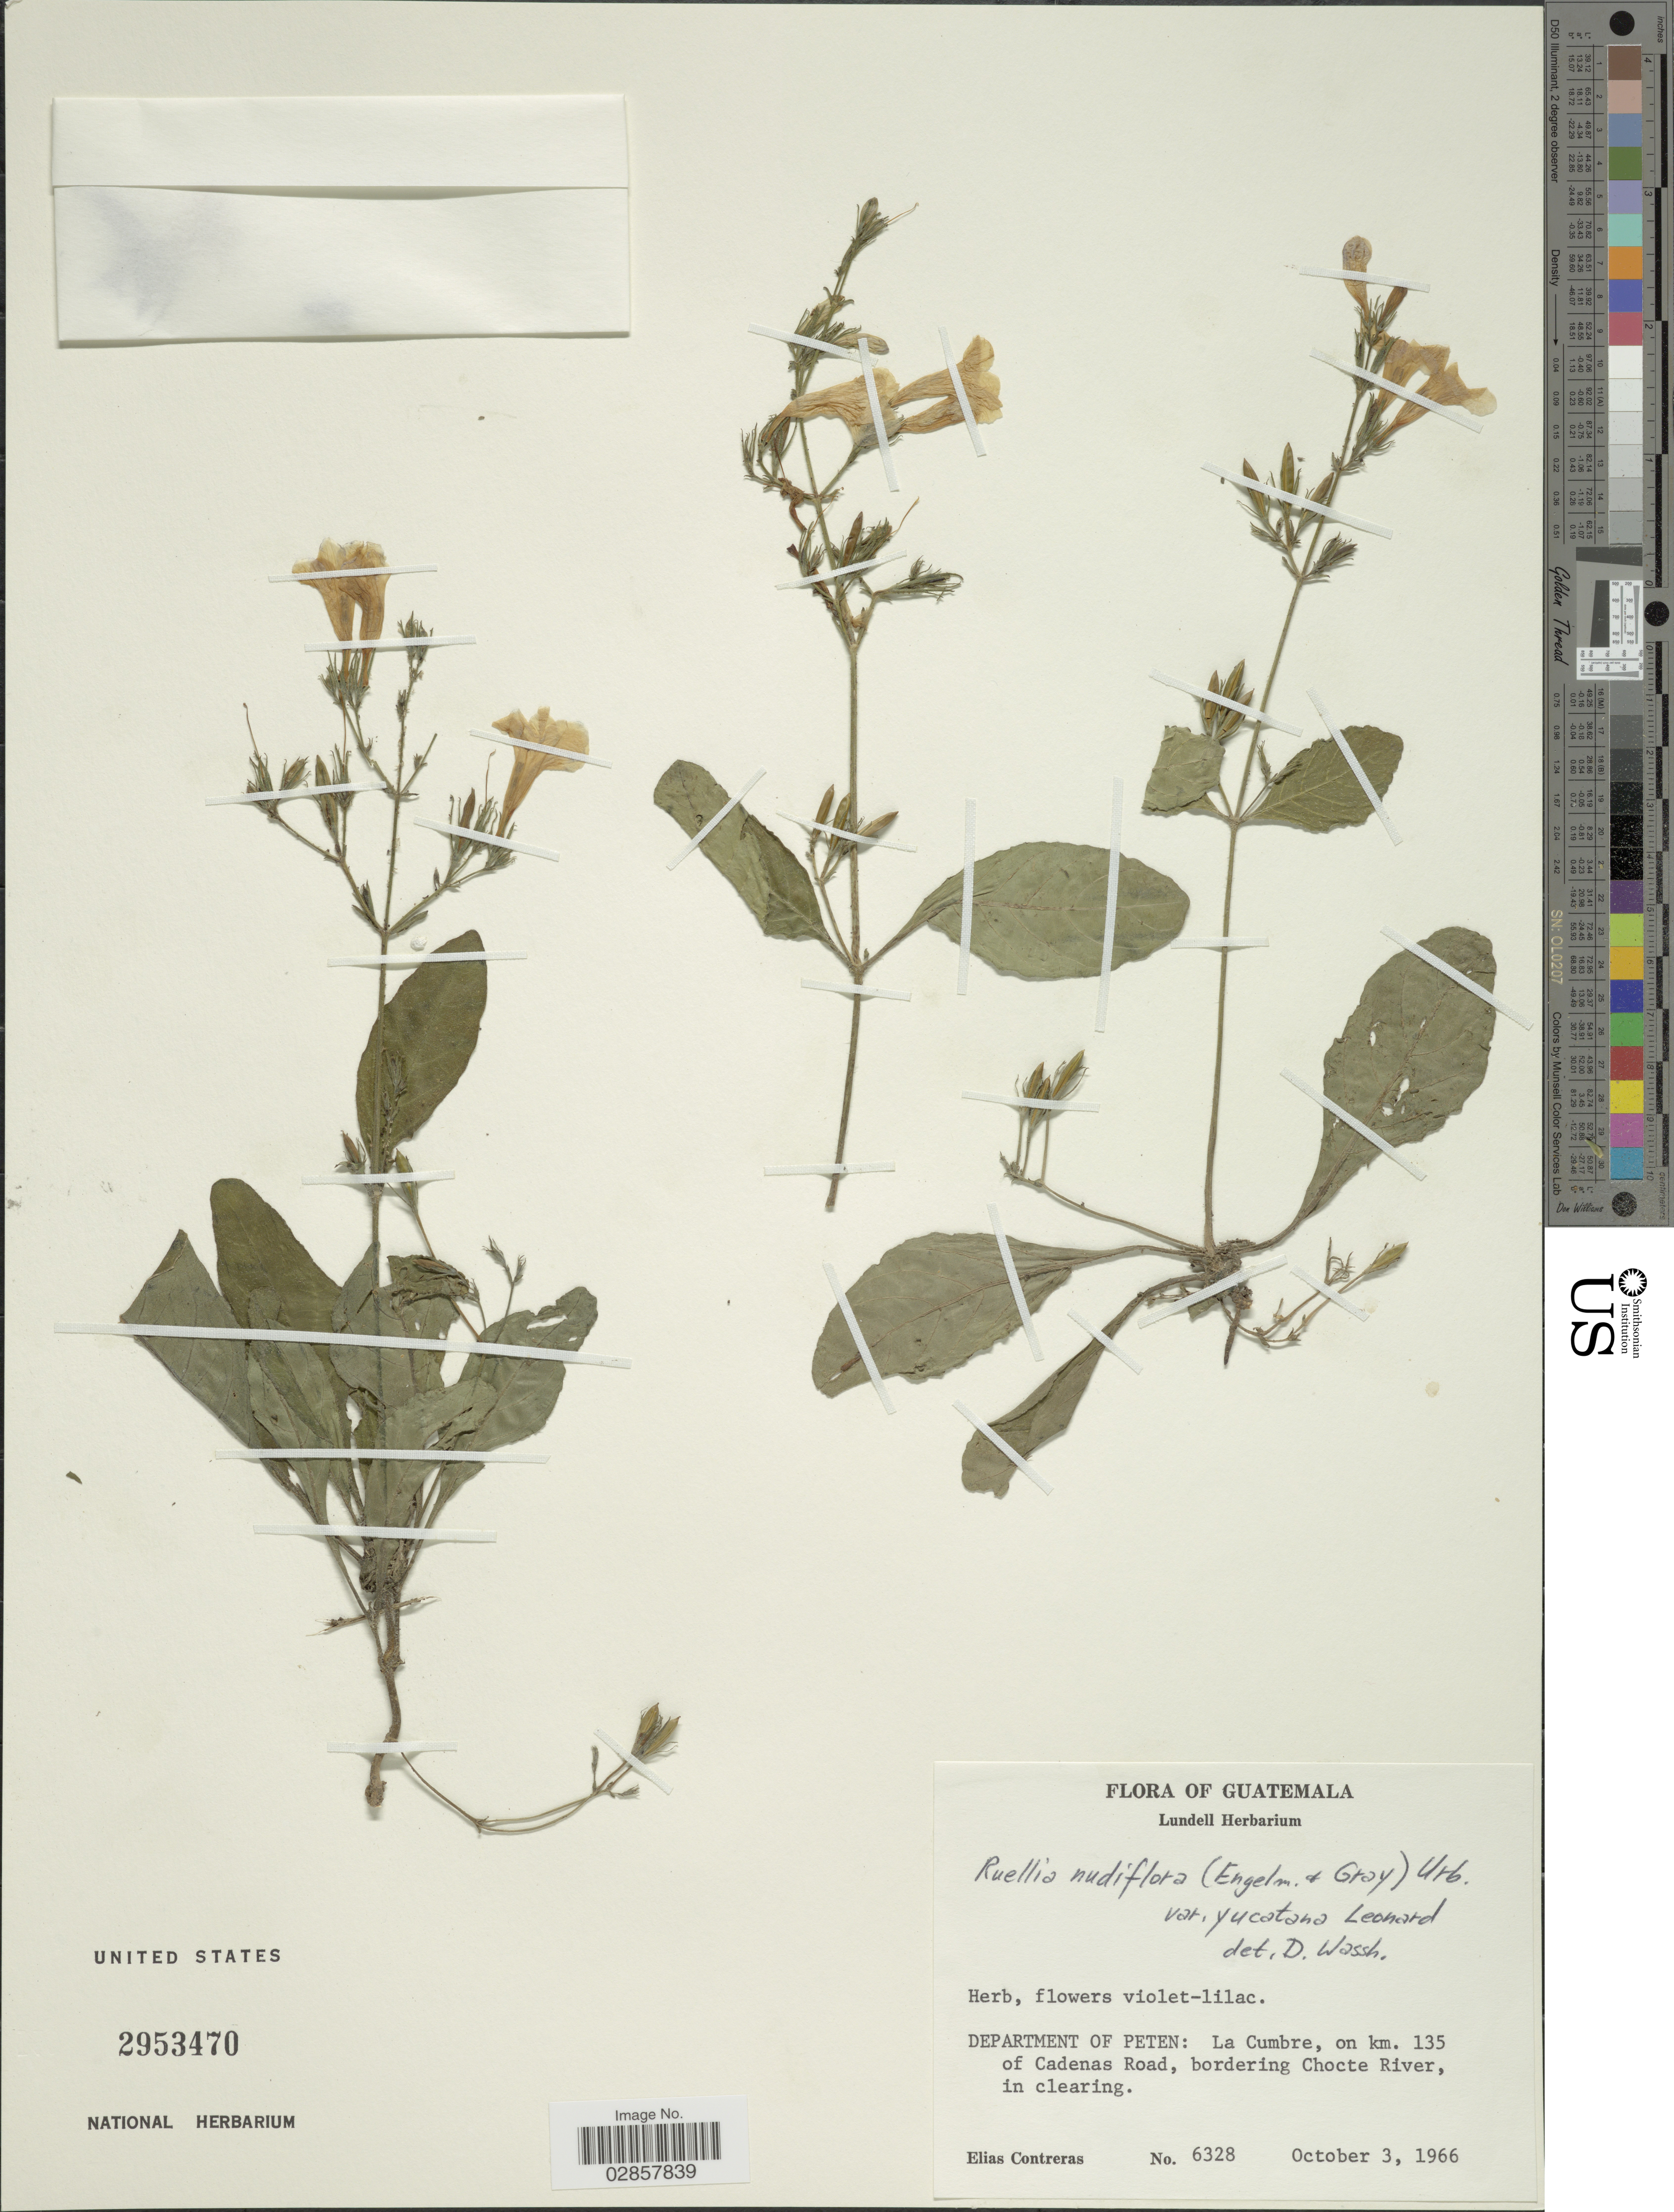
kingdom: Plantae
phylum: Tracheophyta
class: Magnoliopsida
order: Lamiales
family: Acanthaceae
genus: Ruellia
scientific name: Ruellia nudiflora var. yucatana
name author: Leonard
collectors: E. Contreras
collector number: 6328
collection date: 1966-10-03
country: Guatemala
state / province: El Petén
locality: Department of Peten: La Cumbre, on km. 135 of Cadenas Road, bordering Chocte River, in clearing.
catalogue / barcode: US 2953470